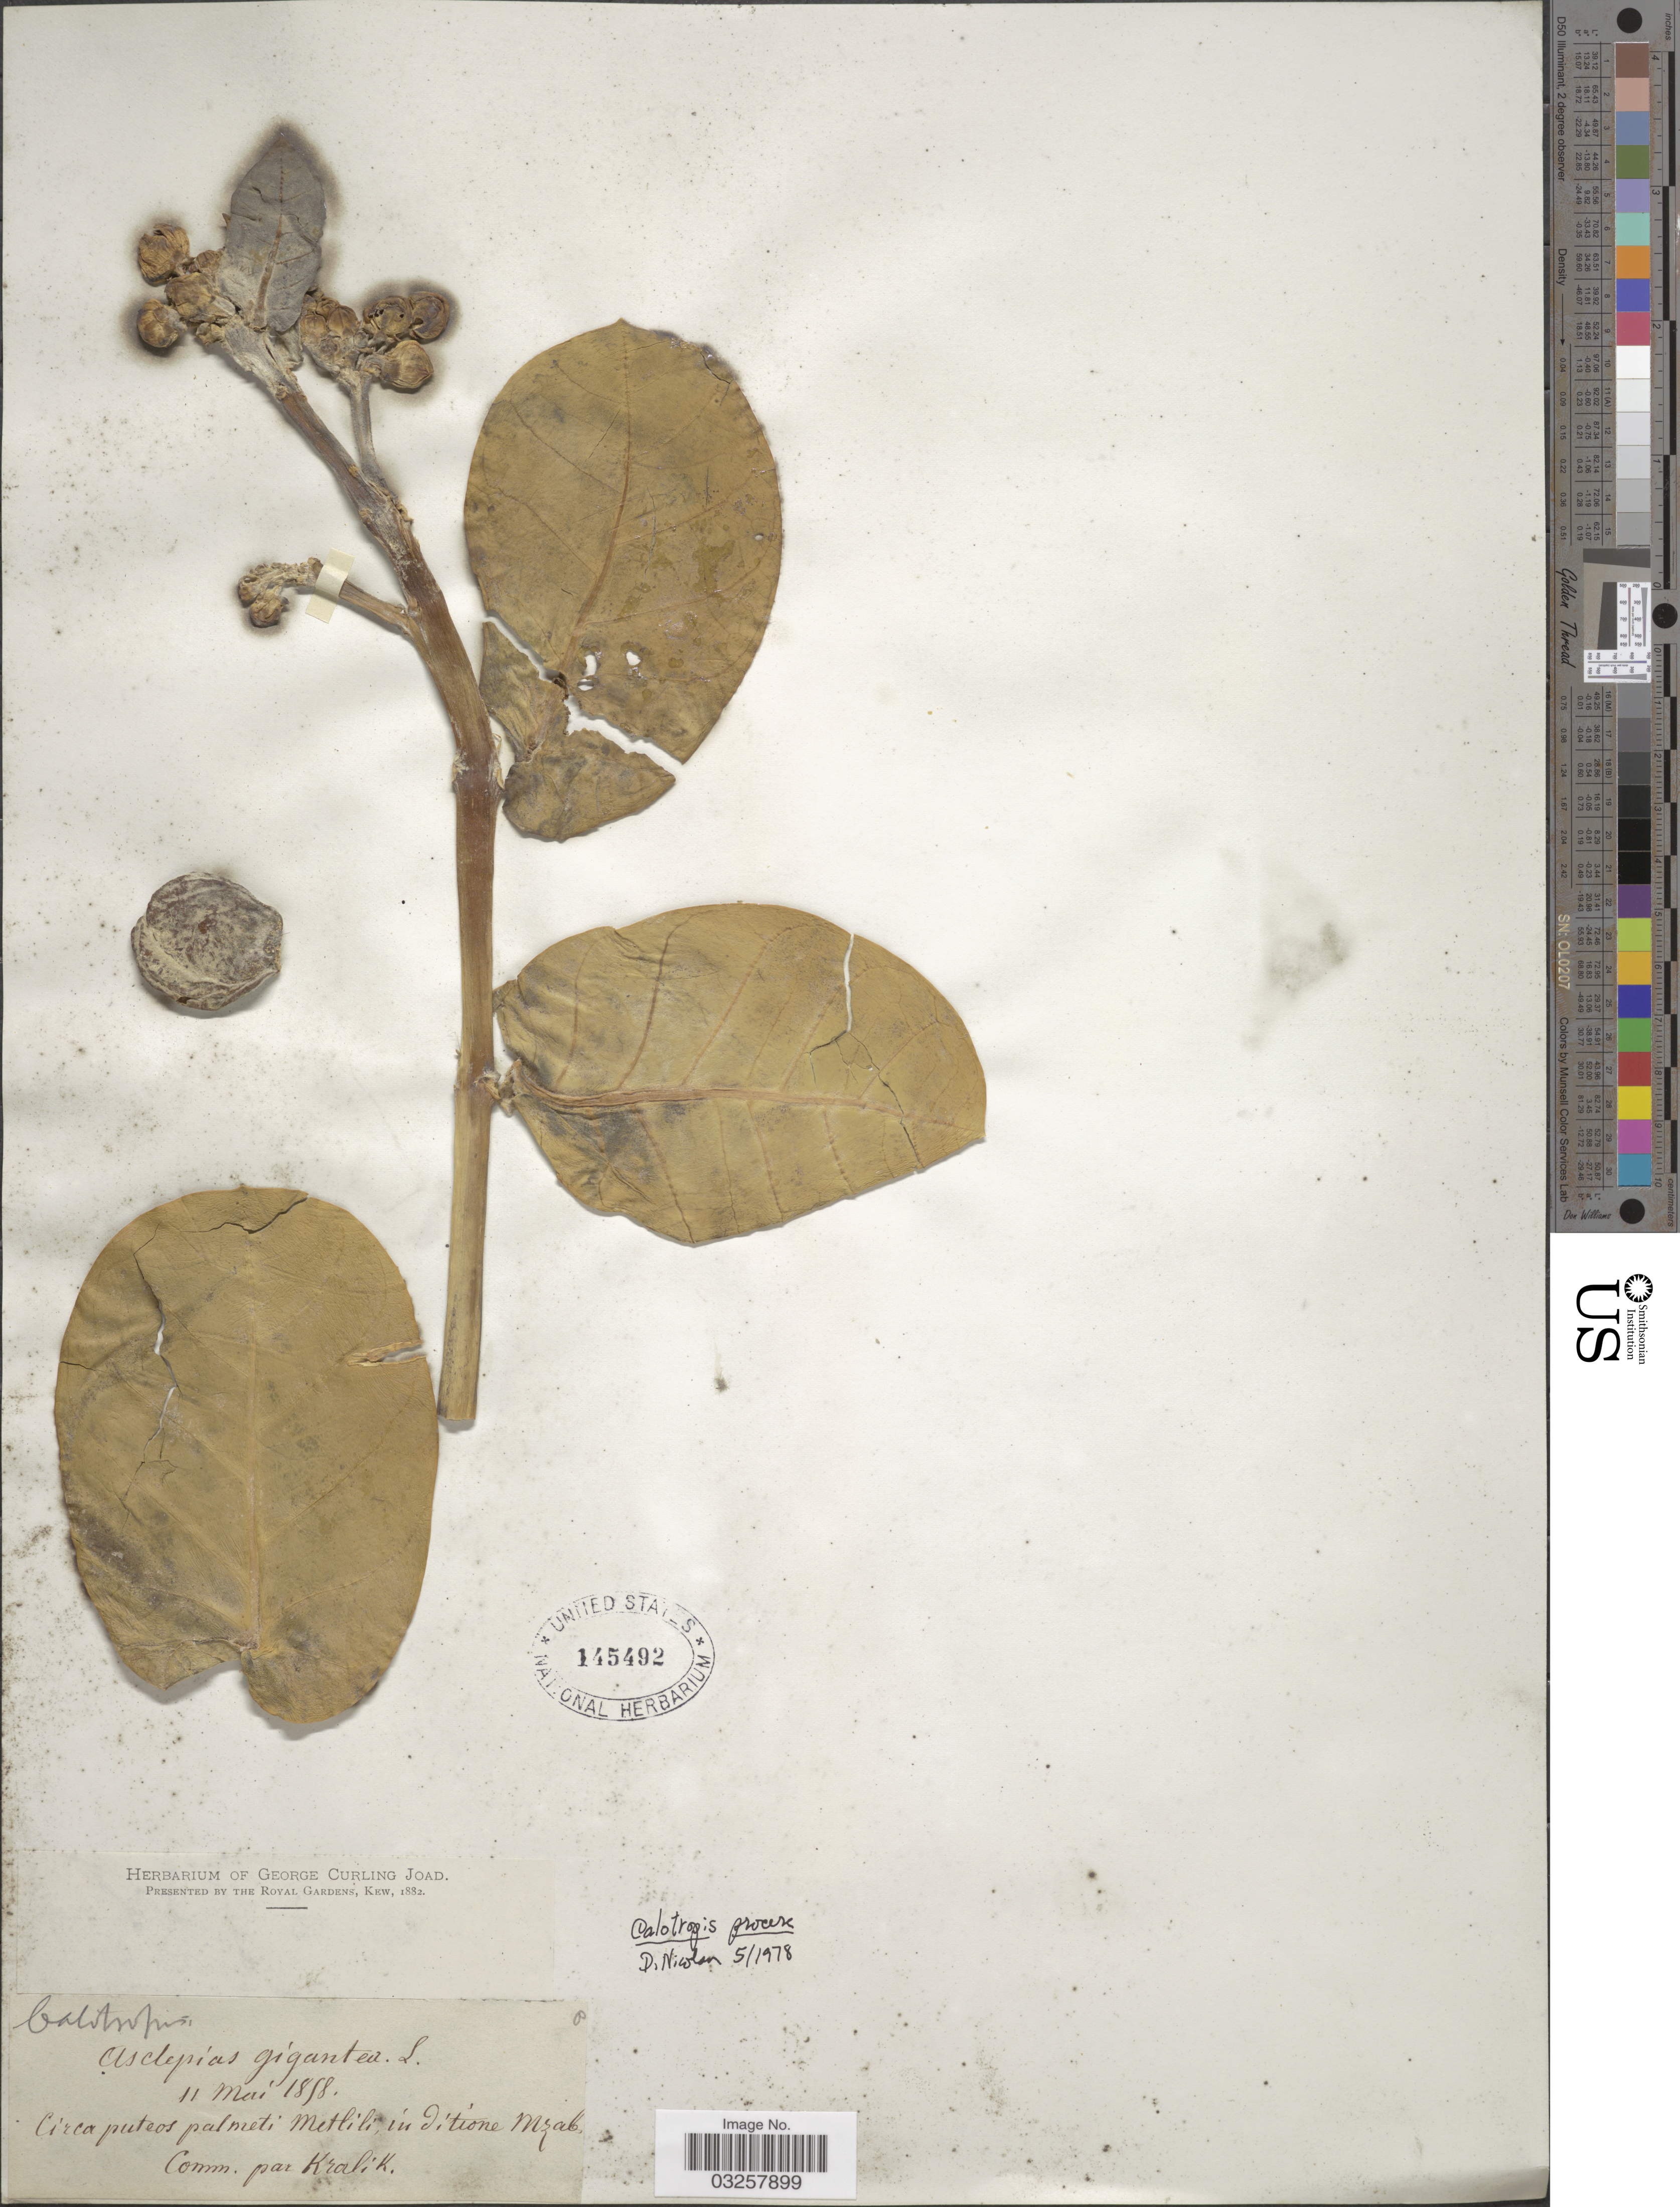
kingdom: Plantae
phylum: Tracheophyta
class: Magnoliopsida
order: Gentianales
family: Apocynaceae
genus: Calotropis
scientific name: Calotropis procera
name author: (Aiton) W.T. Aiton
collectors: ex herb. George Curling Joad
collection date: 1858-05-11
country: Algeria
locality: Circa puteos palmeti Metlili, in ditione Mzab.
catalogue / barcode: US 145492